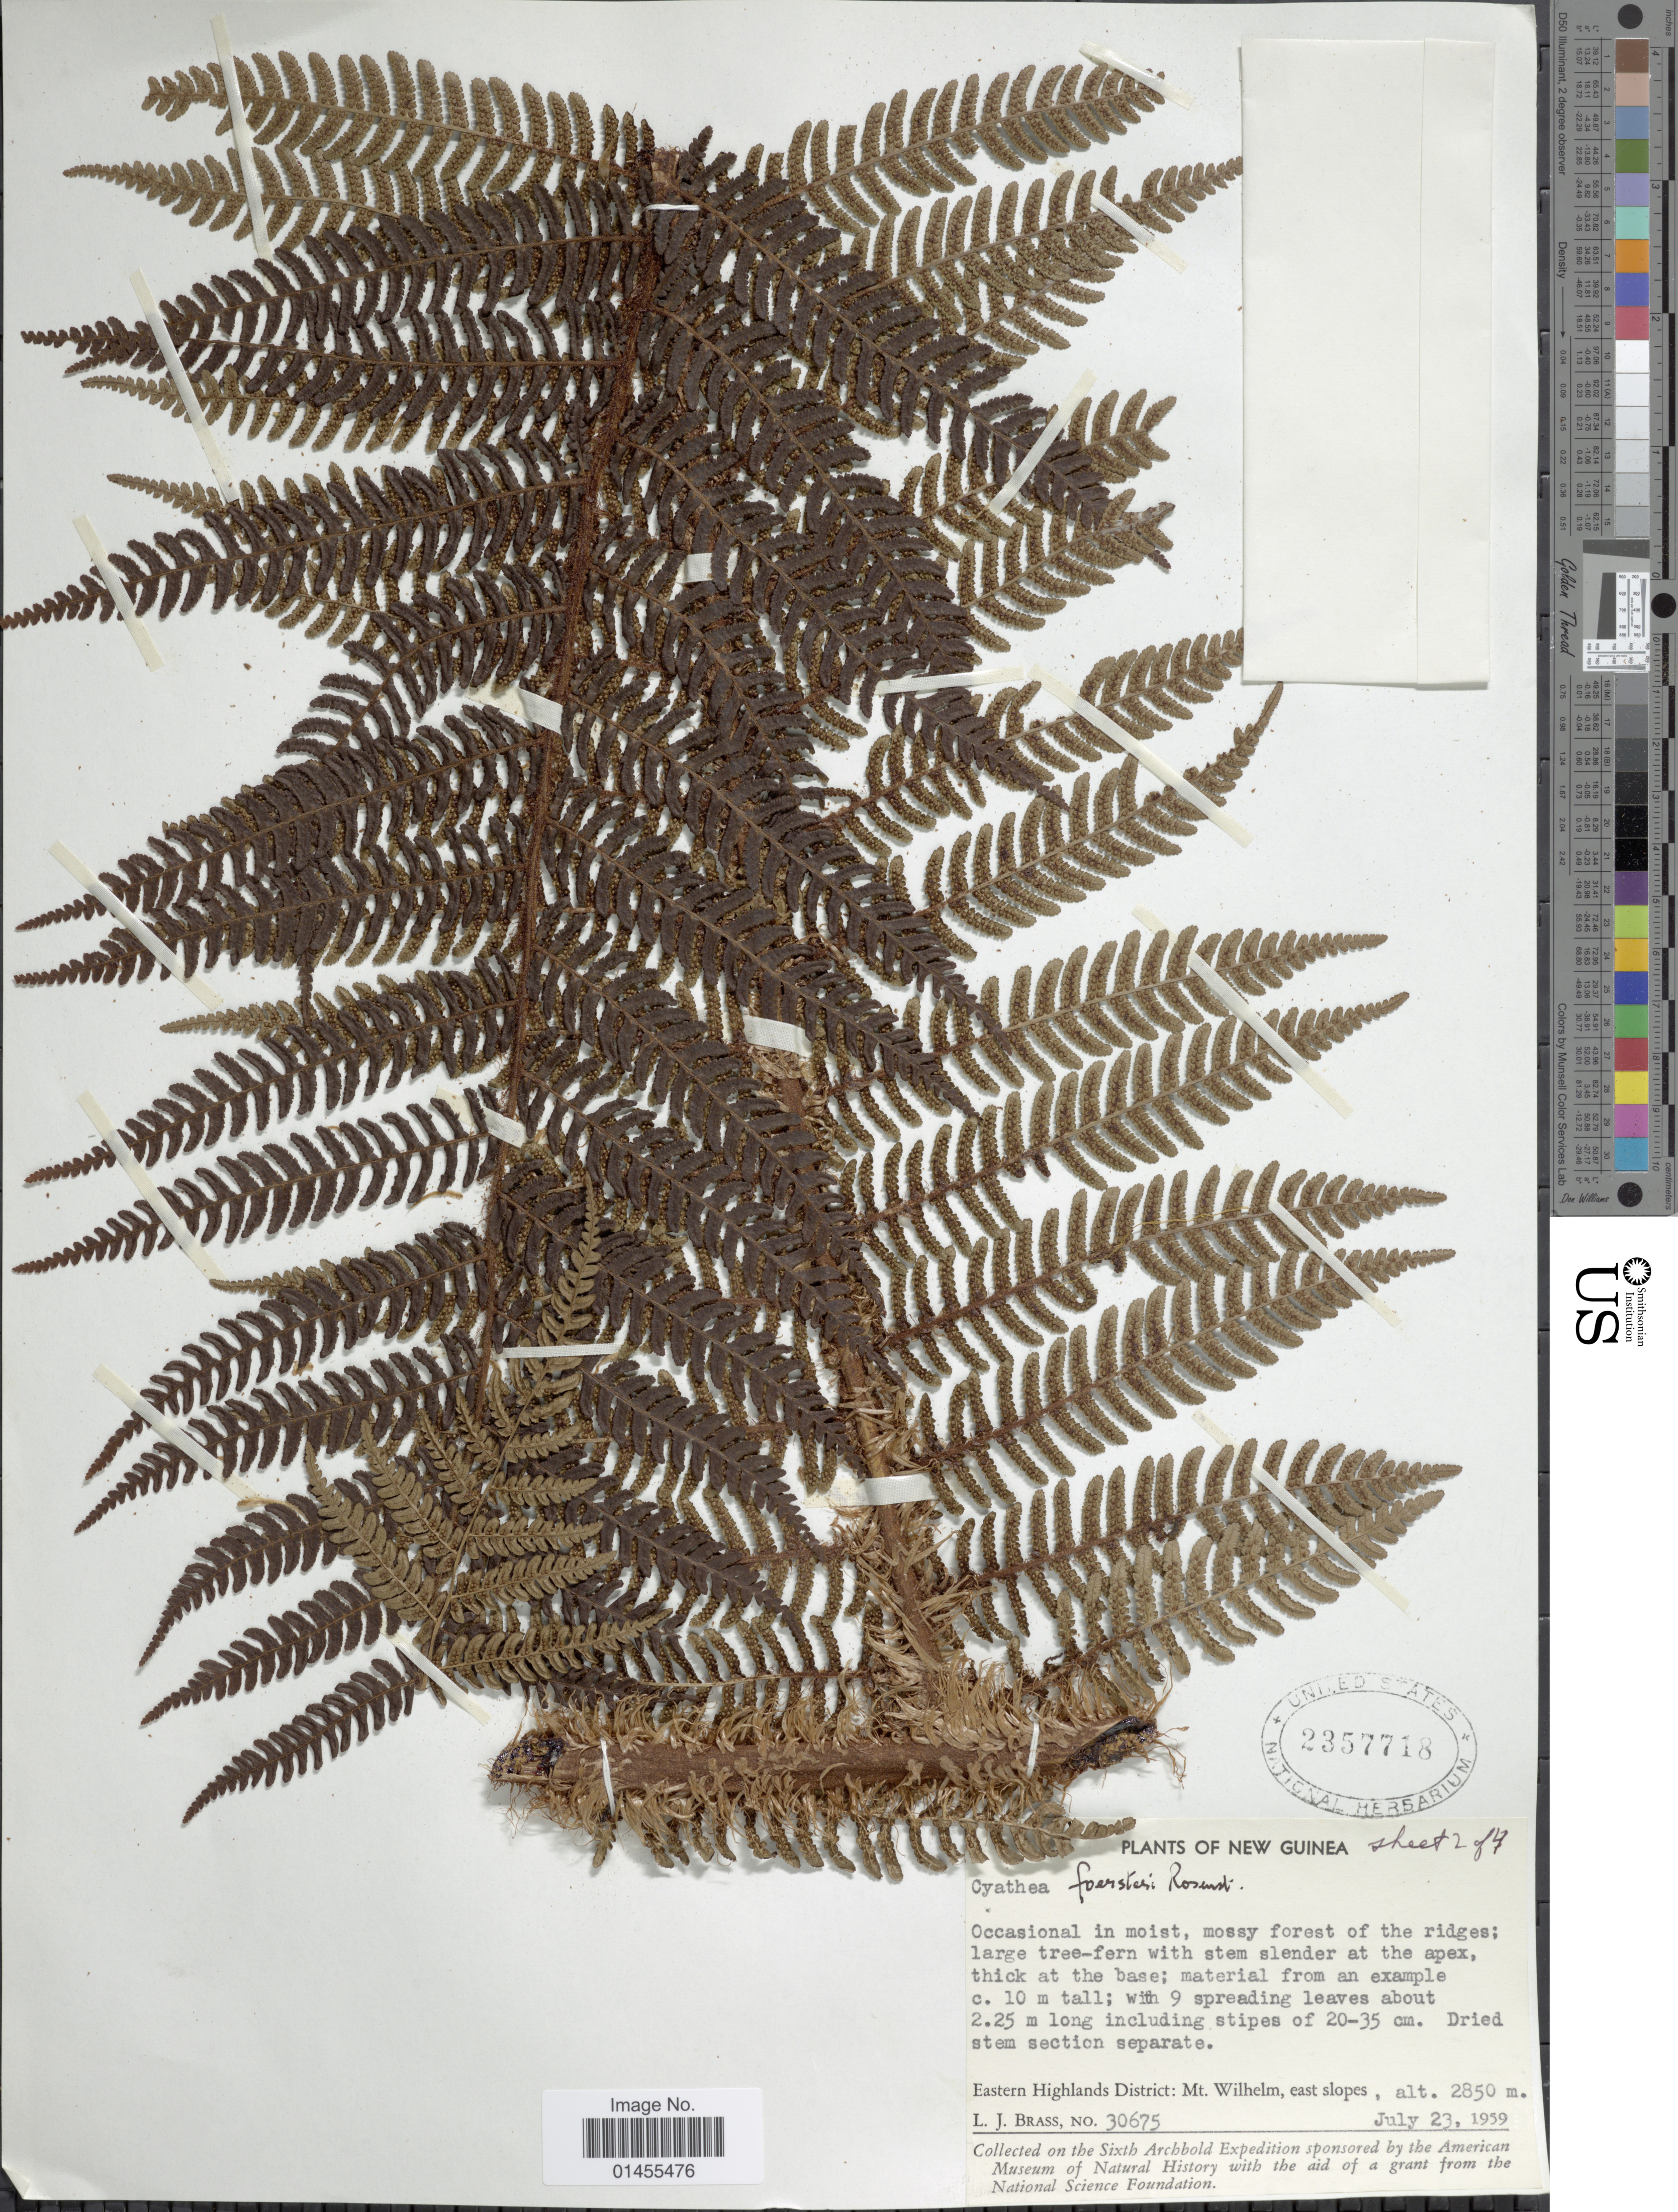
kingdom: Plantae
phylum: Tracheophyta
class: Polypodiopsida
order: Cyatheales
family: Cyatheaceae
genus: Alsophila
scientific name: Alsophila foersteri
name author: (Rosenst.) R.M. Tryon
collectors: L. J. Brass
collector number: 30675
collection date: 1959-07-23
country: Papua New Guinea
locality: New Guinea, Eastern Highlands District: Mt. Wilhelm, east slopes.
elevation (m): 2850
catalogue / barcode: US 2357718